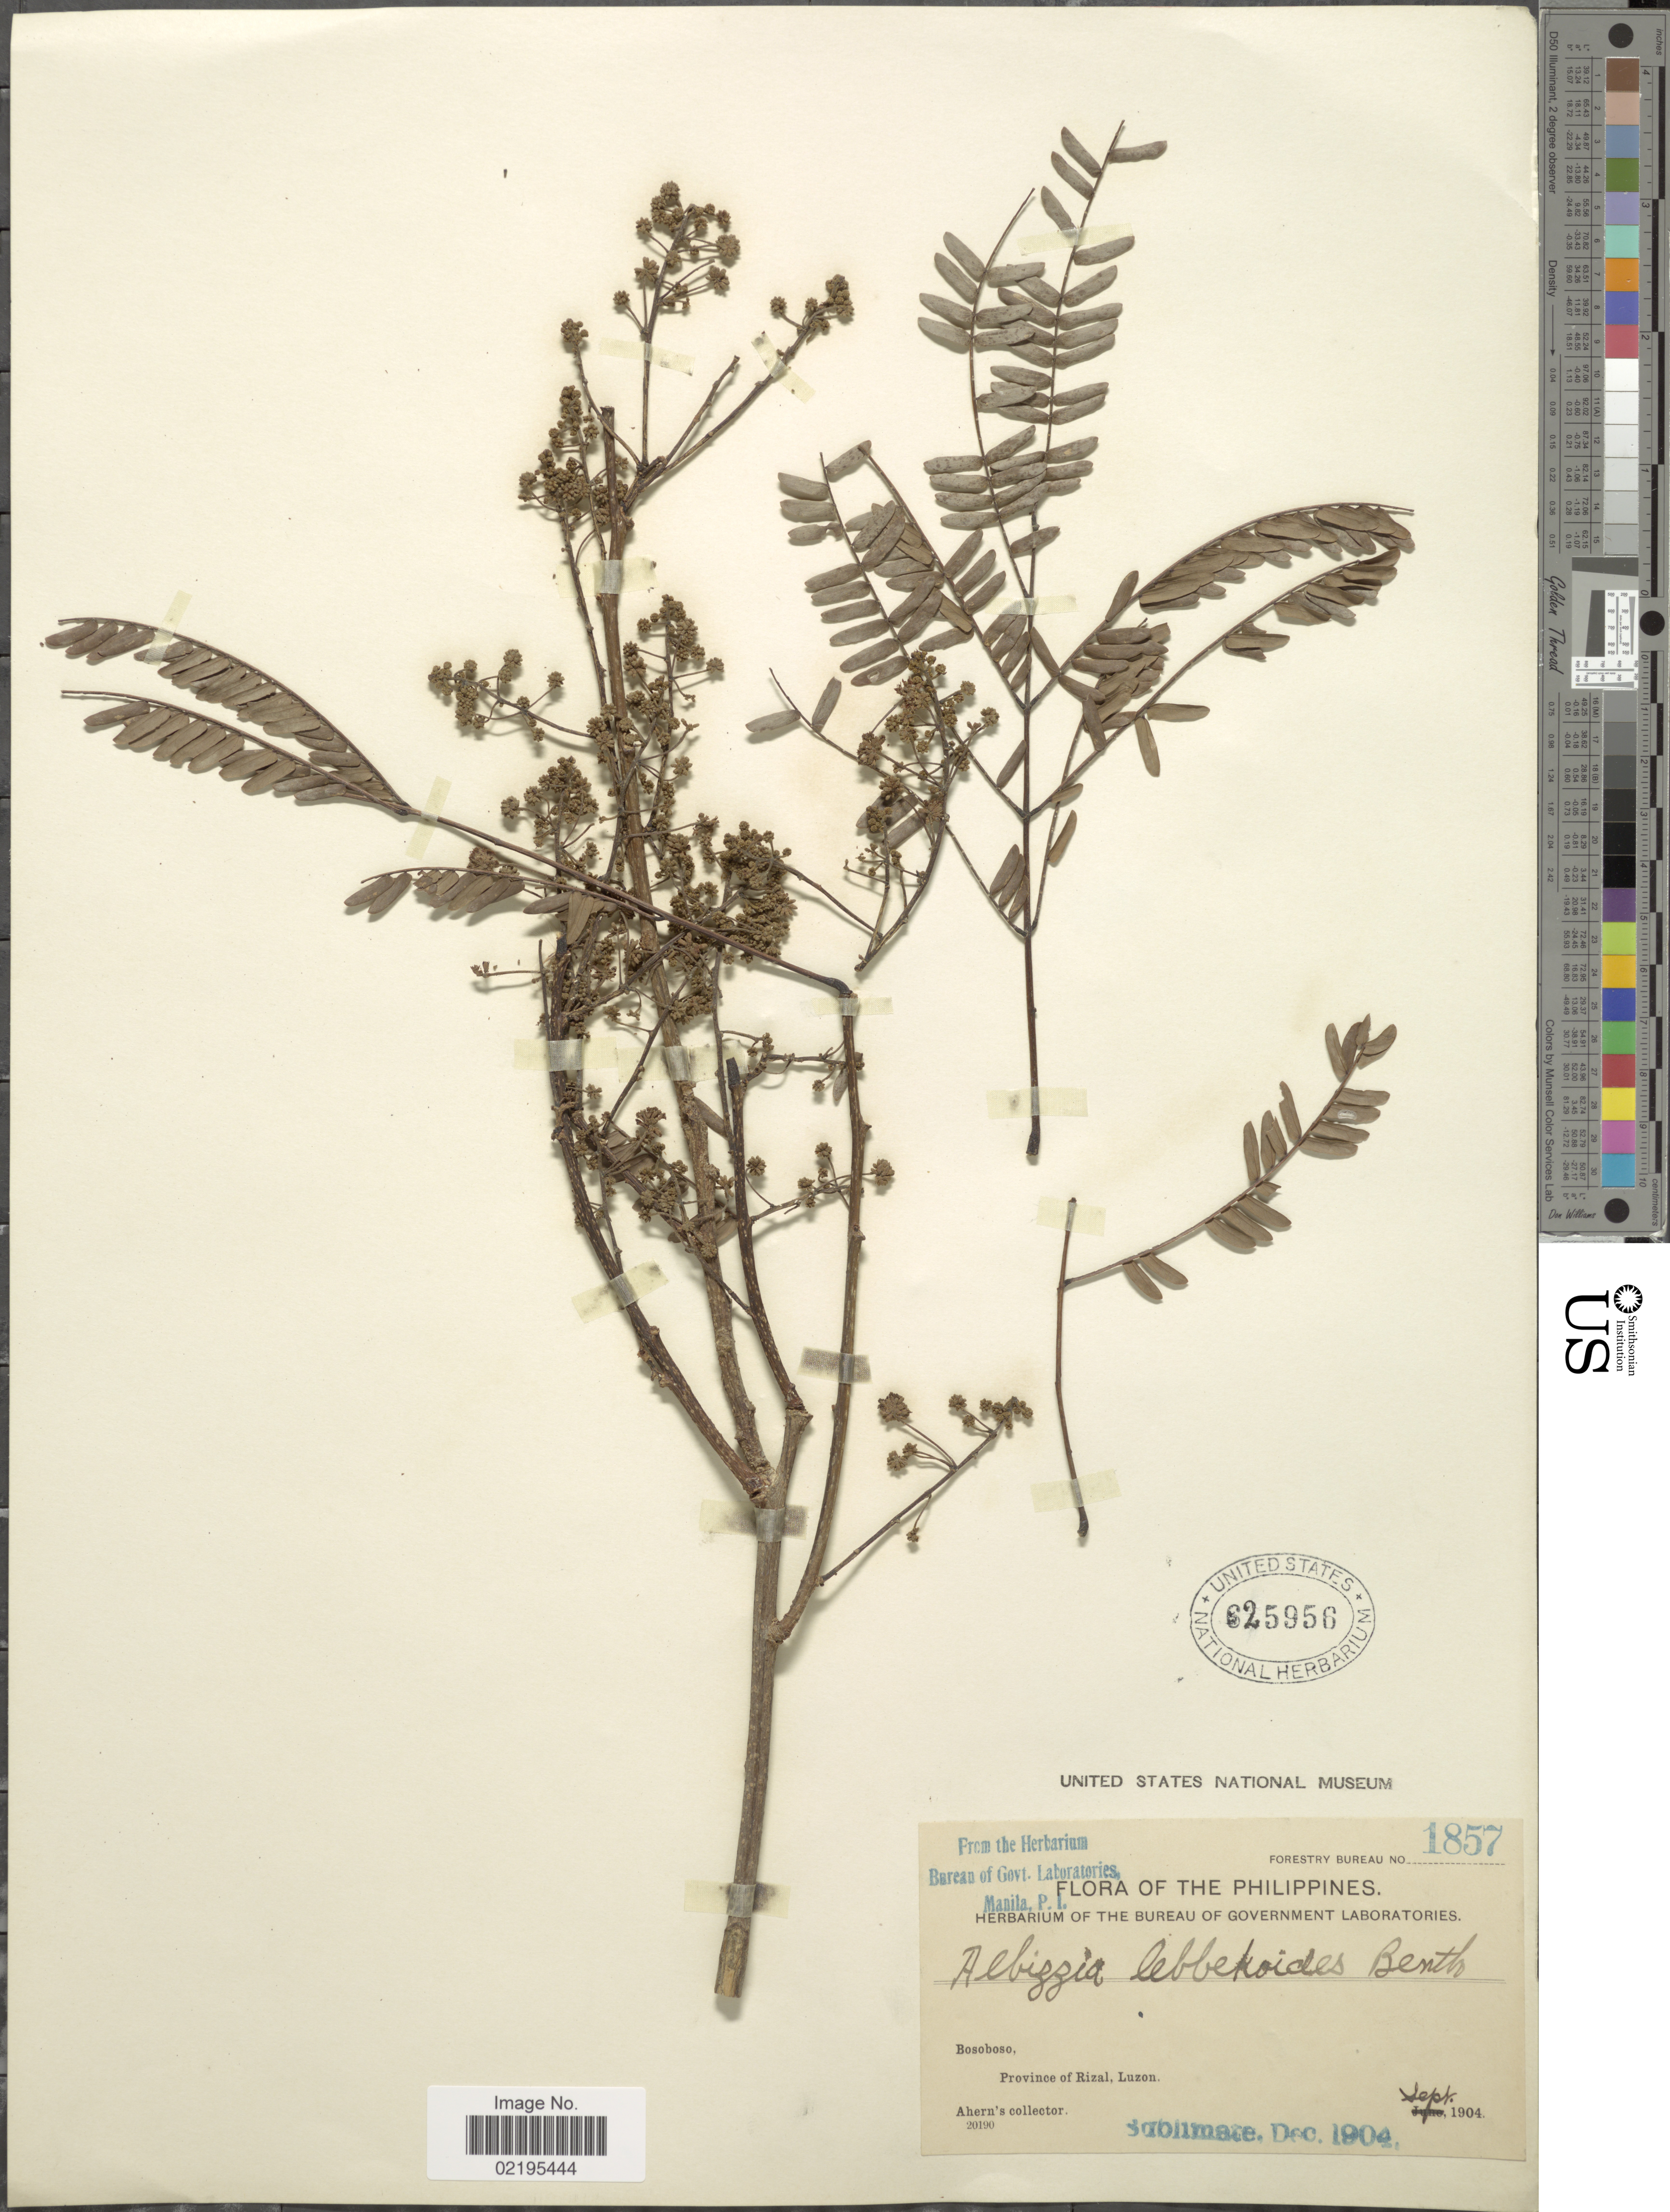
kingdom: Plantae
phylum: Tracheophyta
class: Magnoliopsida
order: Fabales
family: Fabaceae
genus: Albizia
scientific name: Albizia lebbekoides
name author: (DC.) Benth.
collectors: Ahern's collector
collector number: Forestry Bureau 1857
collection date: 1904-09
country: Philippines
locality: Bosoboso, Province of Rizal, Luzon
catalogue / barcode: US 625956